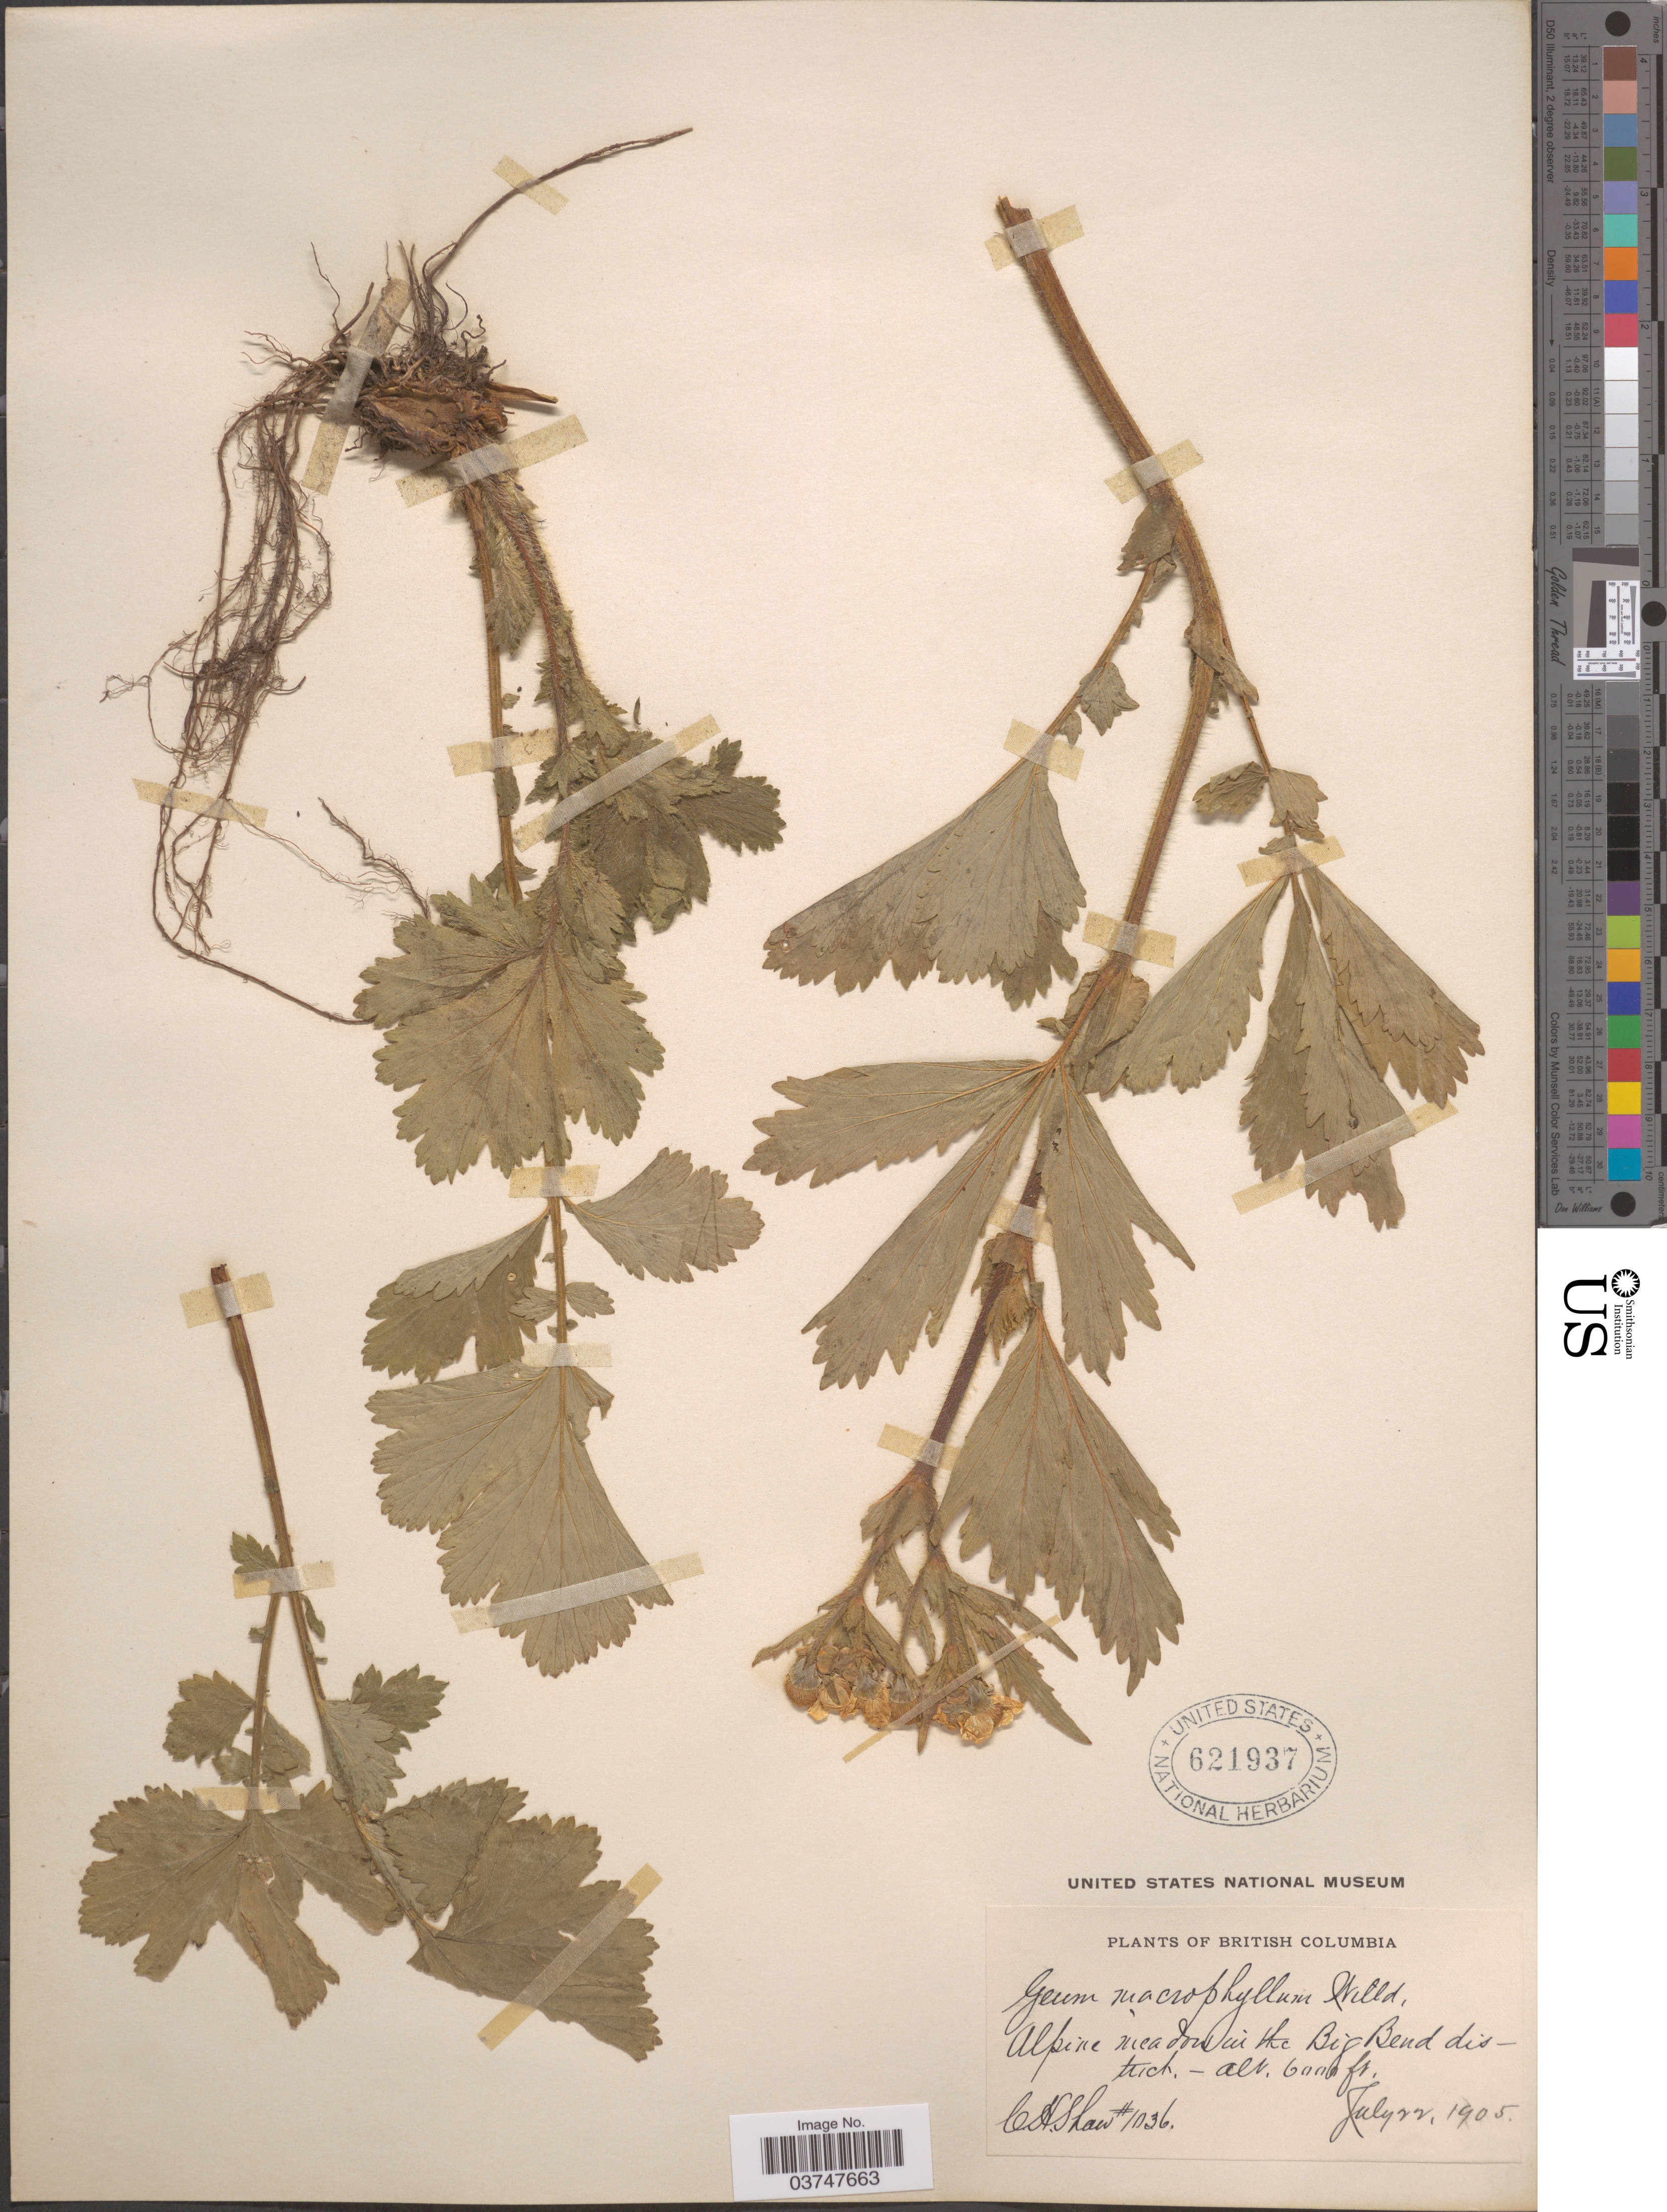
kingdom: Plantae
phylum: Tracheophyta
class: Magnoliopsida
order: Rosales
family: Rosaceae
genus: Geum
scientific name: Geum macrophyllum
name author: Willd.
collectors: C. H. Shaw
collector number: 1036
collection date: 1905-07-22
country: Canada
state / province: British Columbia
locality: Alpine meadow in the Big Bend district.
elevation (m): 1829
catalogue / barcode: US 621937